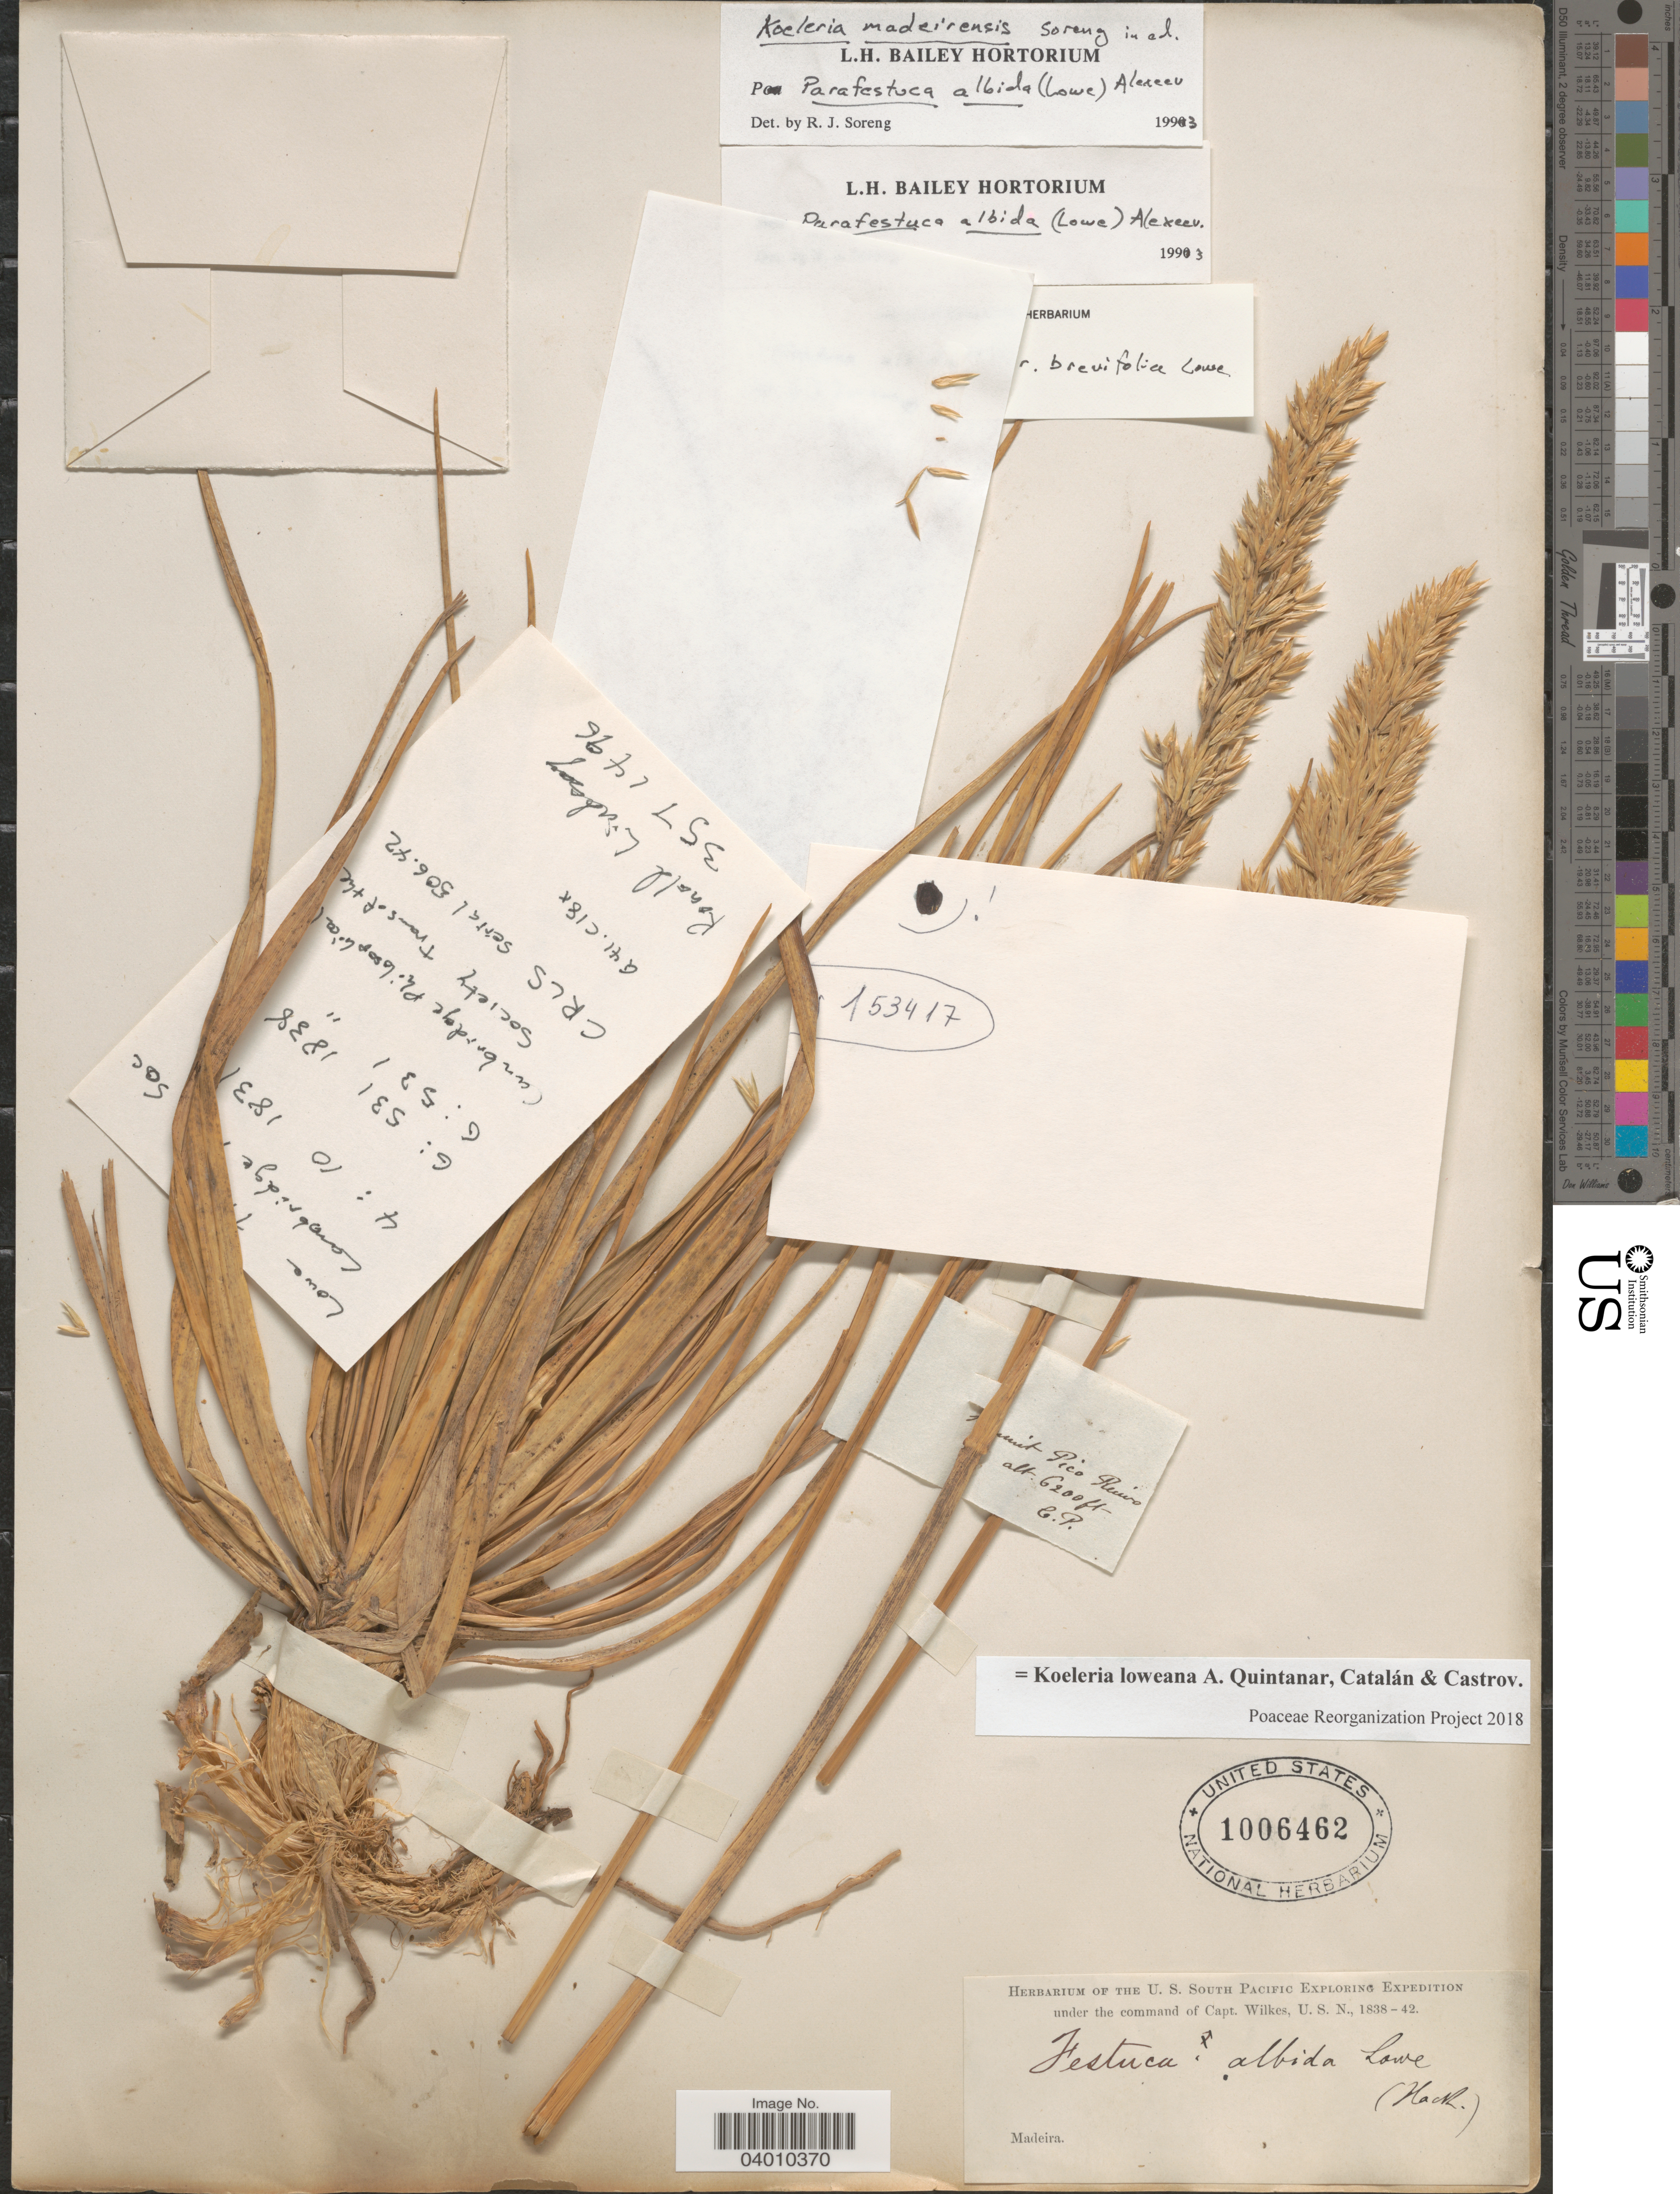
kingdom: Plantae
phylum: Tracheophyta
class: Liliopsida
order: Poales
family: Poaceae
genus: Koeleria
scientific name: Koeleria loweana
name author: Quintanar et al.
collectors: Wilkes Explor. Exped.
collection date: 1838/1842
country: Portugal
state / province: Madeira (Aut. Reg.)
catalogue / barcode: US 1006462